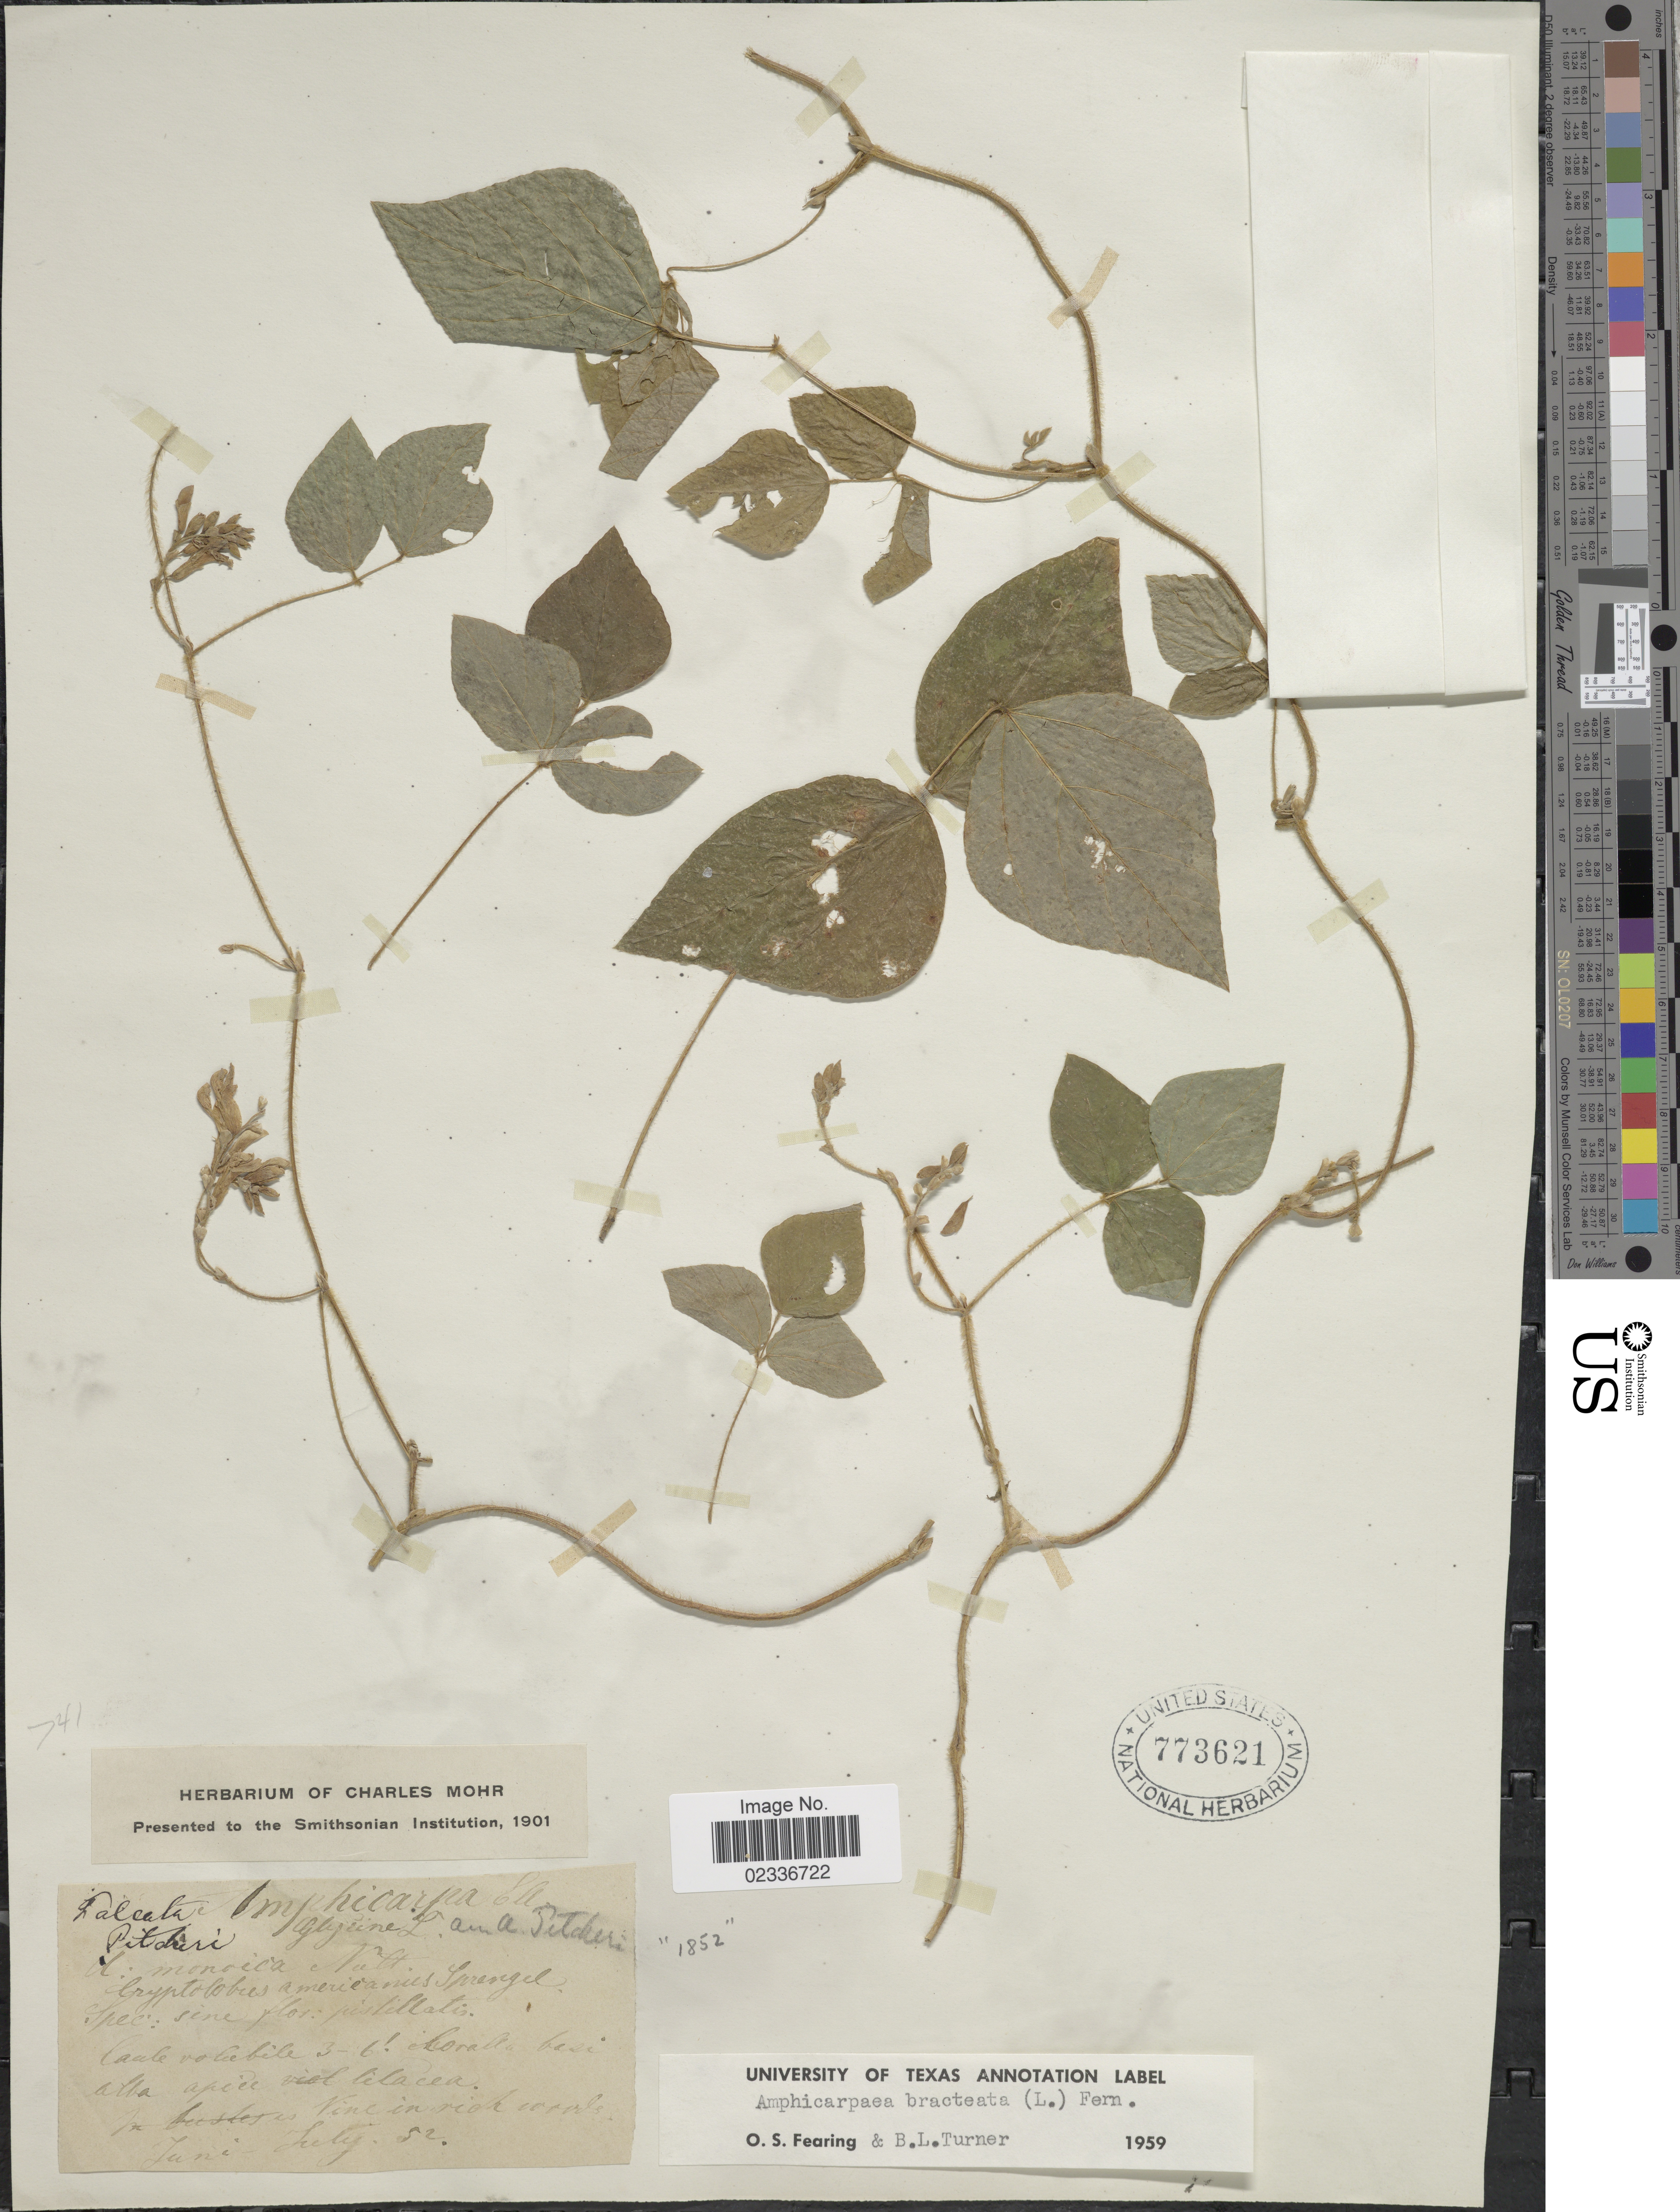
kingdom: Plantae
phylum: Tracheophyta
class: Magnoliopsida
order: Fabales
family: Fabaceae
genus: Amphicarpaea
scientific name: Amphicarpaea bracteata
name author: (L.) Fernald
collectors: ex herb. Charles Mohr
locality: An. a. Pitcheria [unsure placement] [interpreted]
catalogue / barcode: US 773621